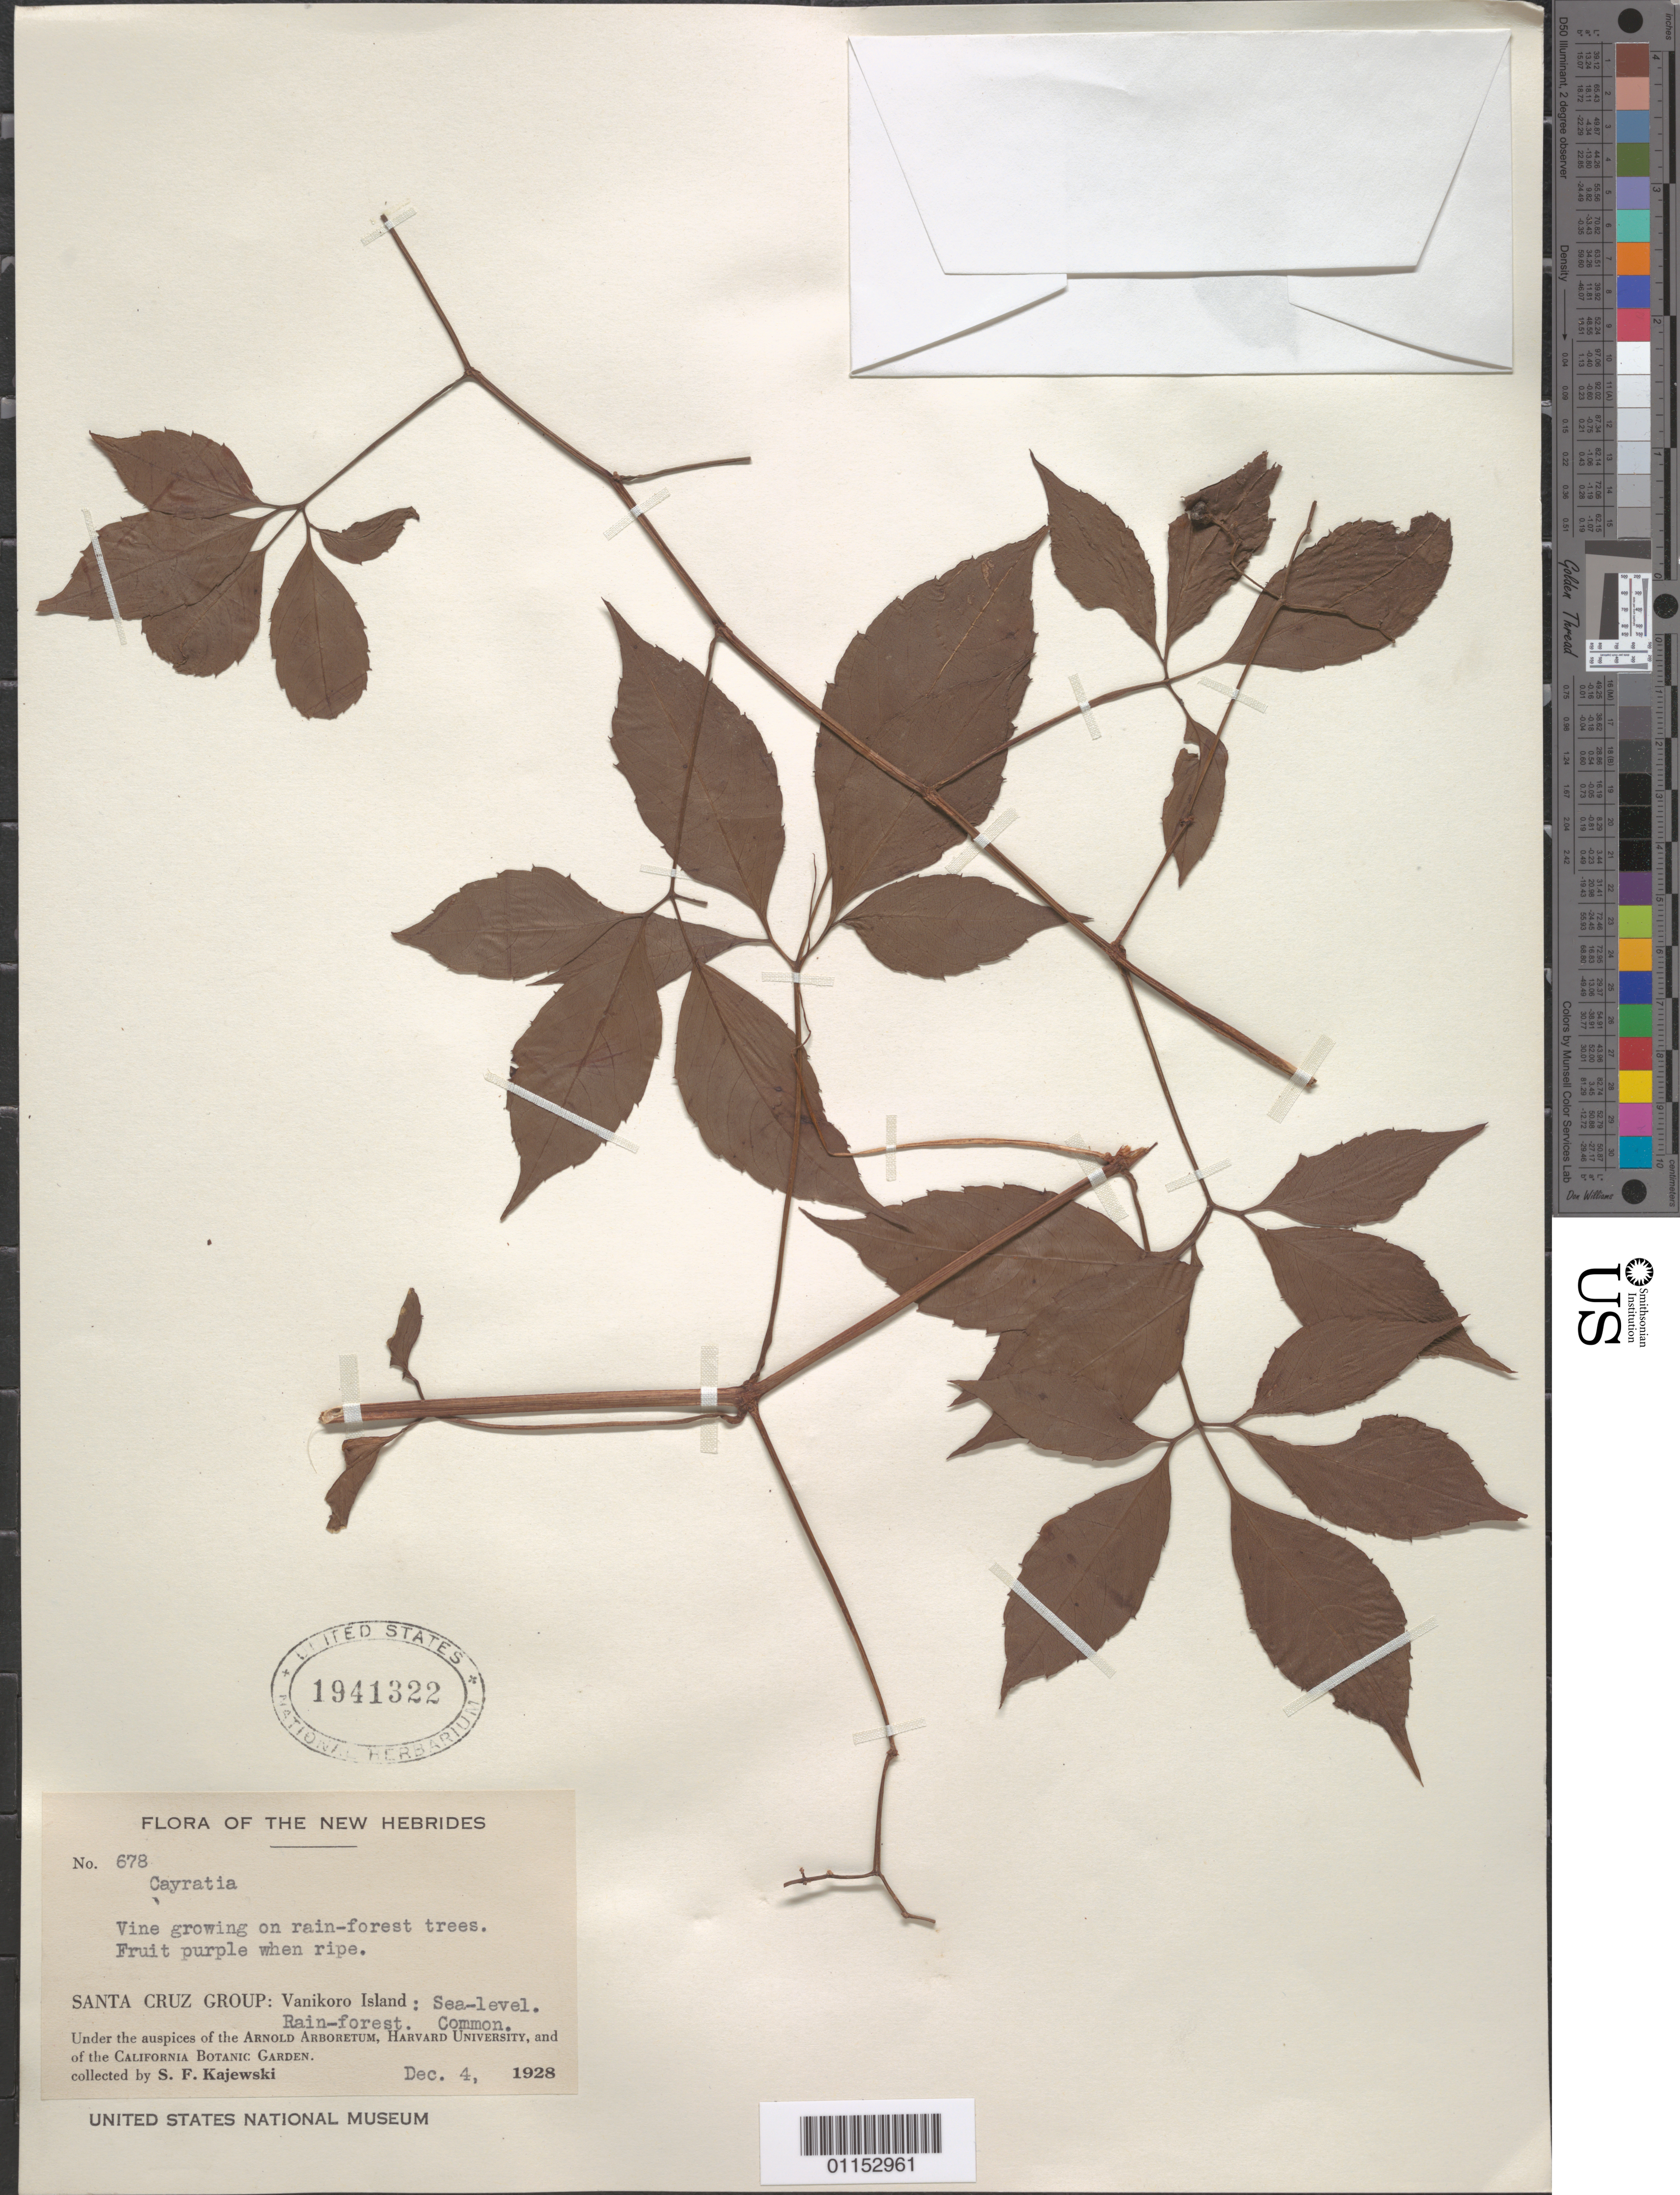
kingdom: Plantae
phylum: Tracheophyta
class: Magnoliopsida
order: Vitales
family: Vitaceae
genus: Cayratia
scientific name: Cayratia sp.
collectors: S. Kajewski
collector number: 678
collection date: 1928-12-04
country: Solomon Islands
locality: Santa Cruz Group: Vanikoro Island.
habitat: Vine growing on rainforest trees. Common.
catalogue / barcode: US 1941322